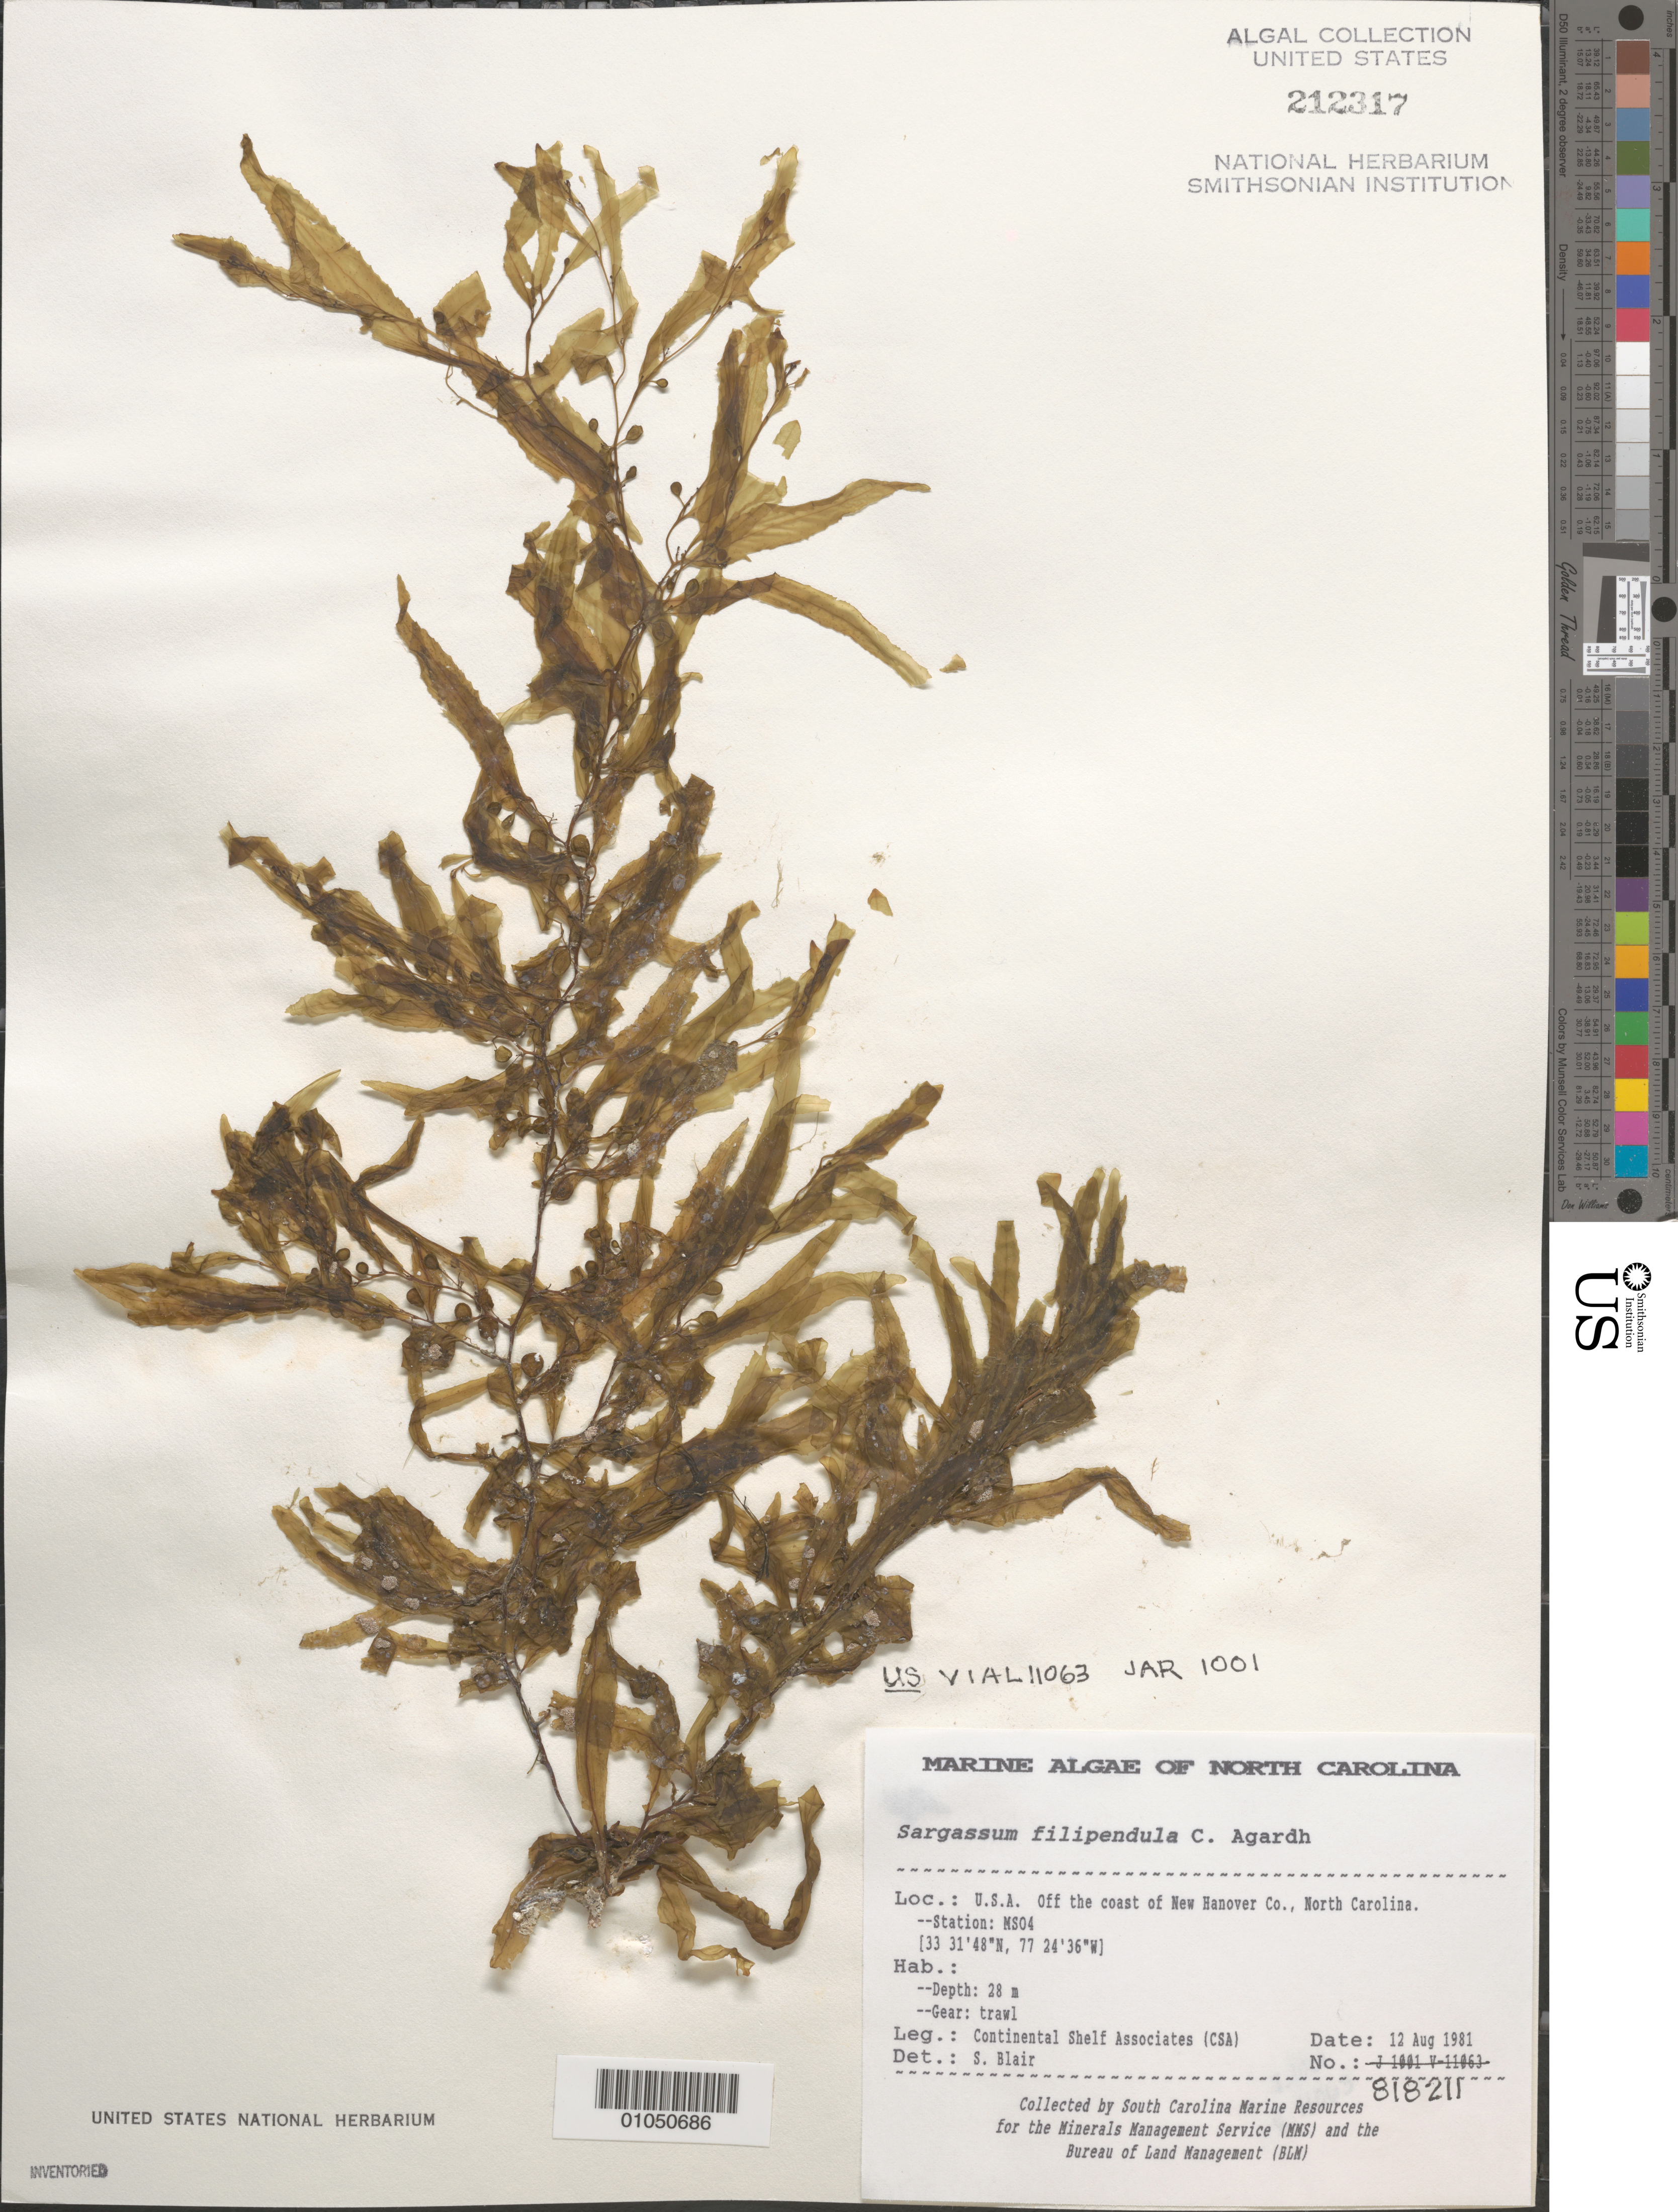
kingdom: Chromista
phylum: Ochrophyta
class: Phaeophyceae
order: Fucales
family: Sargassaceae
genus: Sargassum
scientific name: Sargassum filipendula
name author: C. Agardh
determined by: Blair, S. M.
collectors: Continental Shelf Associates for the MMS/BLM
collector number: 818211 Station MS04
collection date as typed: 12 Aug 1981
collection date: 1981-08-12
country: United States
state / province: North Carolina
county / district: New Hanover County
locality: Off coast of New Hanover County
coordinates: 33 31'48"N, 77 24'36"W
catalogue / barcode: US 212317